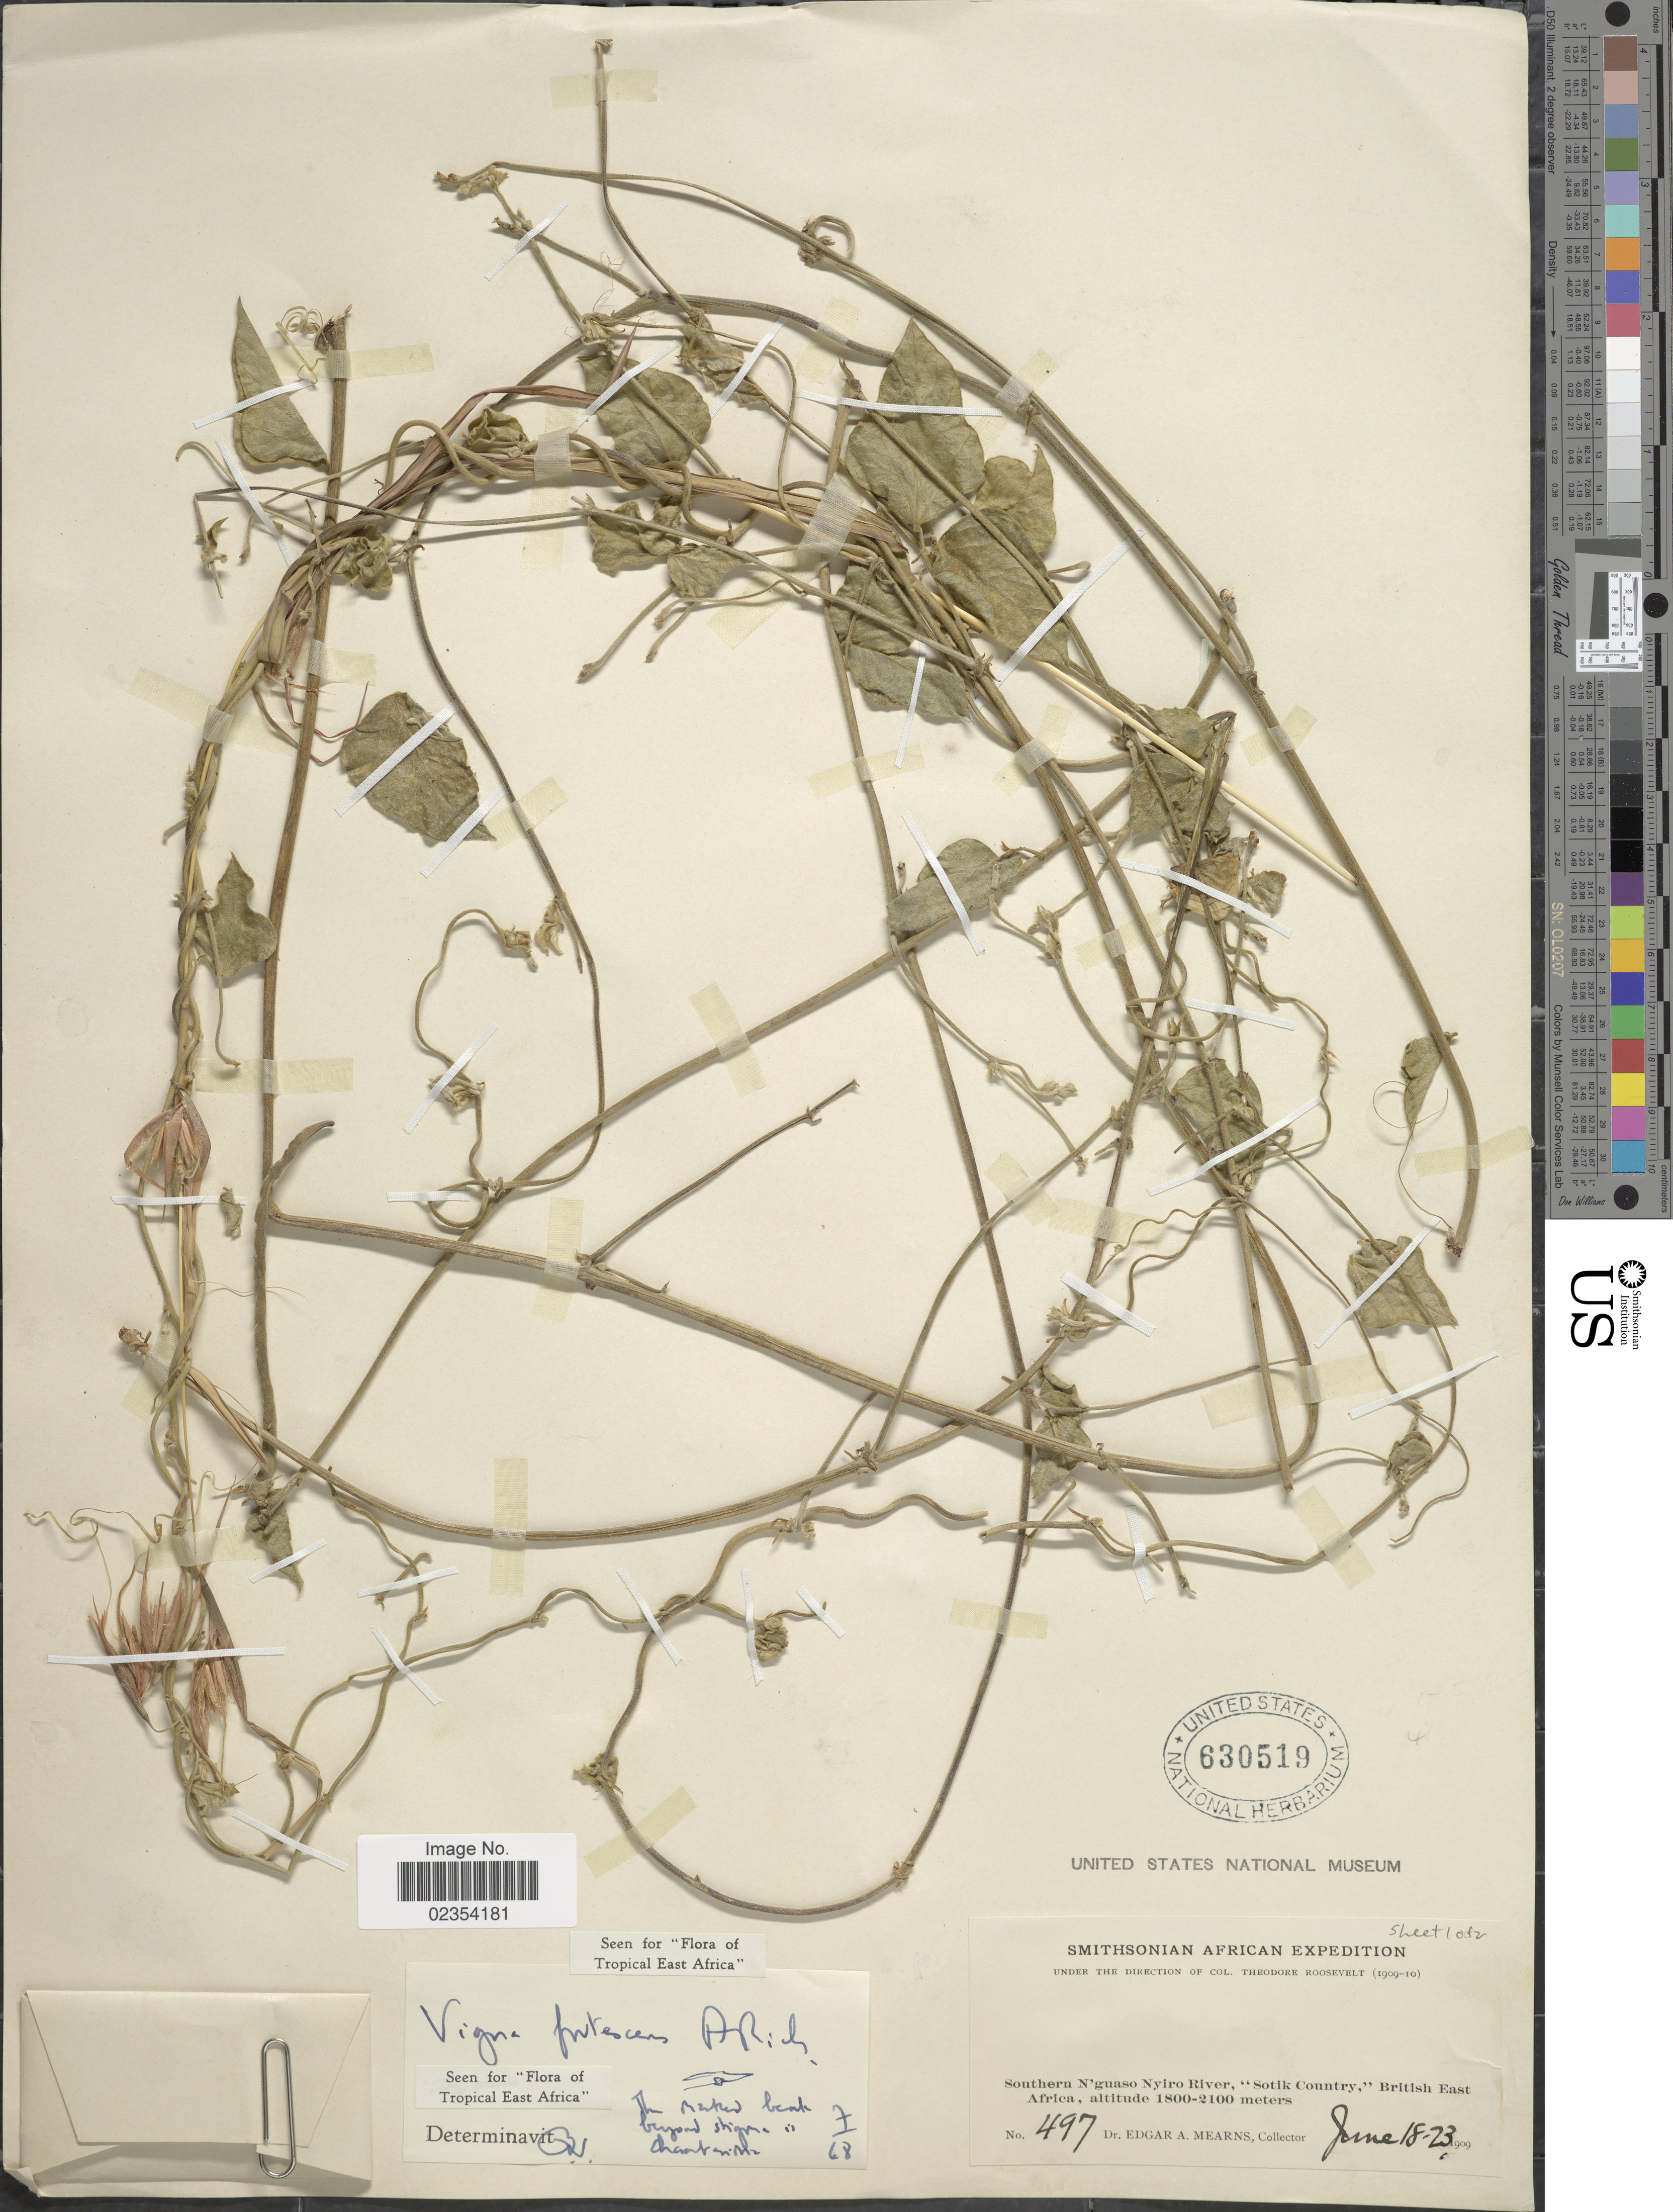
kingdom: Plantae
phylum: Tracheophyta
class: Magnoliopsida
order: Fabales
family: Fabaceae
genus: Vigna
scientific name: Vigna frutescens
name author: A. Rich.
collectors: E. A. Mearns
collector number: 497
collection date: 1909-06-18/1909-06-23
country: Kenya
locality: Southwen N'guaso Nyiro River, "Sotik Country," British East Africa.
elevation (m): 1800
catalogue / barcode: US 630519